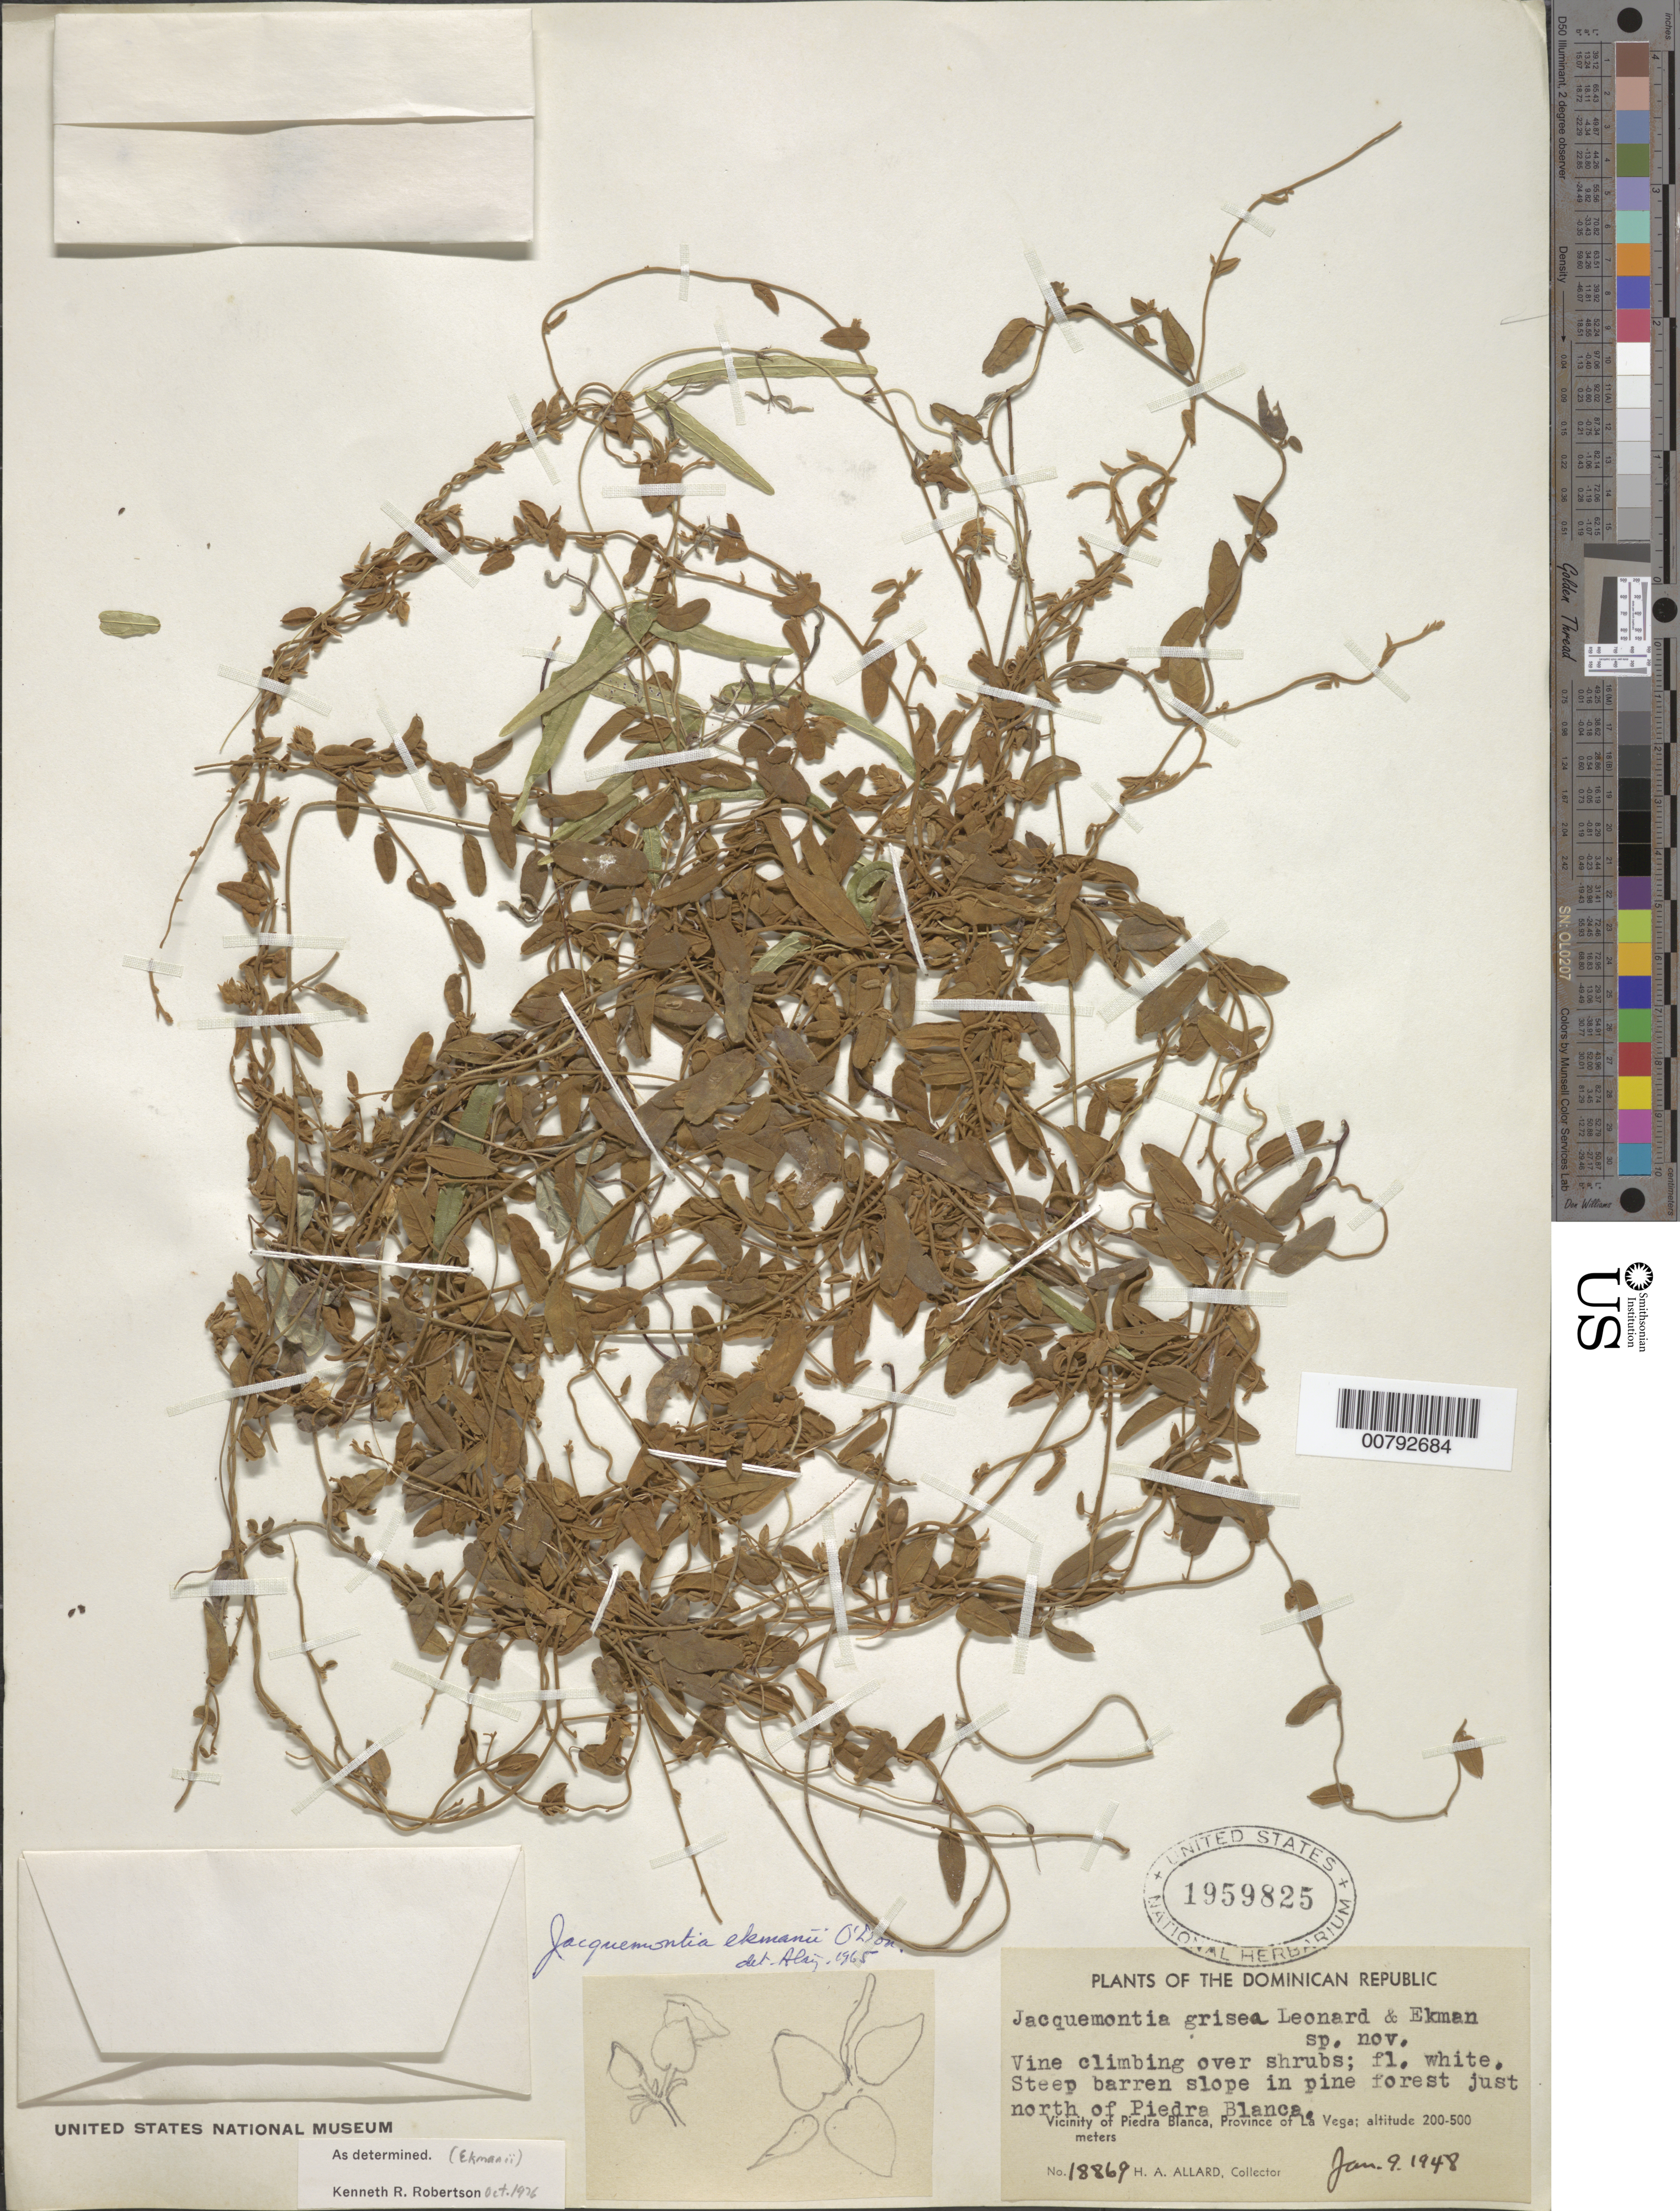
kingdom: Plantae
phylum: Tracheophyta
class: Magnoliopsida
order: Solanales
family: Convolvulaceae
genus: Jacquemontia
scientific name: Jacquemontia ekmanii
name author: O'Donell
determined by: Robertson, K. R.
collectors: H. A. Allard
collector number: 18869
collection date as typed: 09 Jan 1948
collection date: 1948-01-09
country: Dominican Republic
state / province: La Vega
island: Hispaniola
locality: Vicinity of Piedra Blanca, just north of Piedra Blanca.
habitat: Steep barren slope of pine forest.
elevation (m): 200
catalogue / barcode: US 1959825